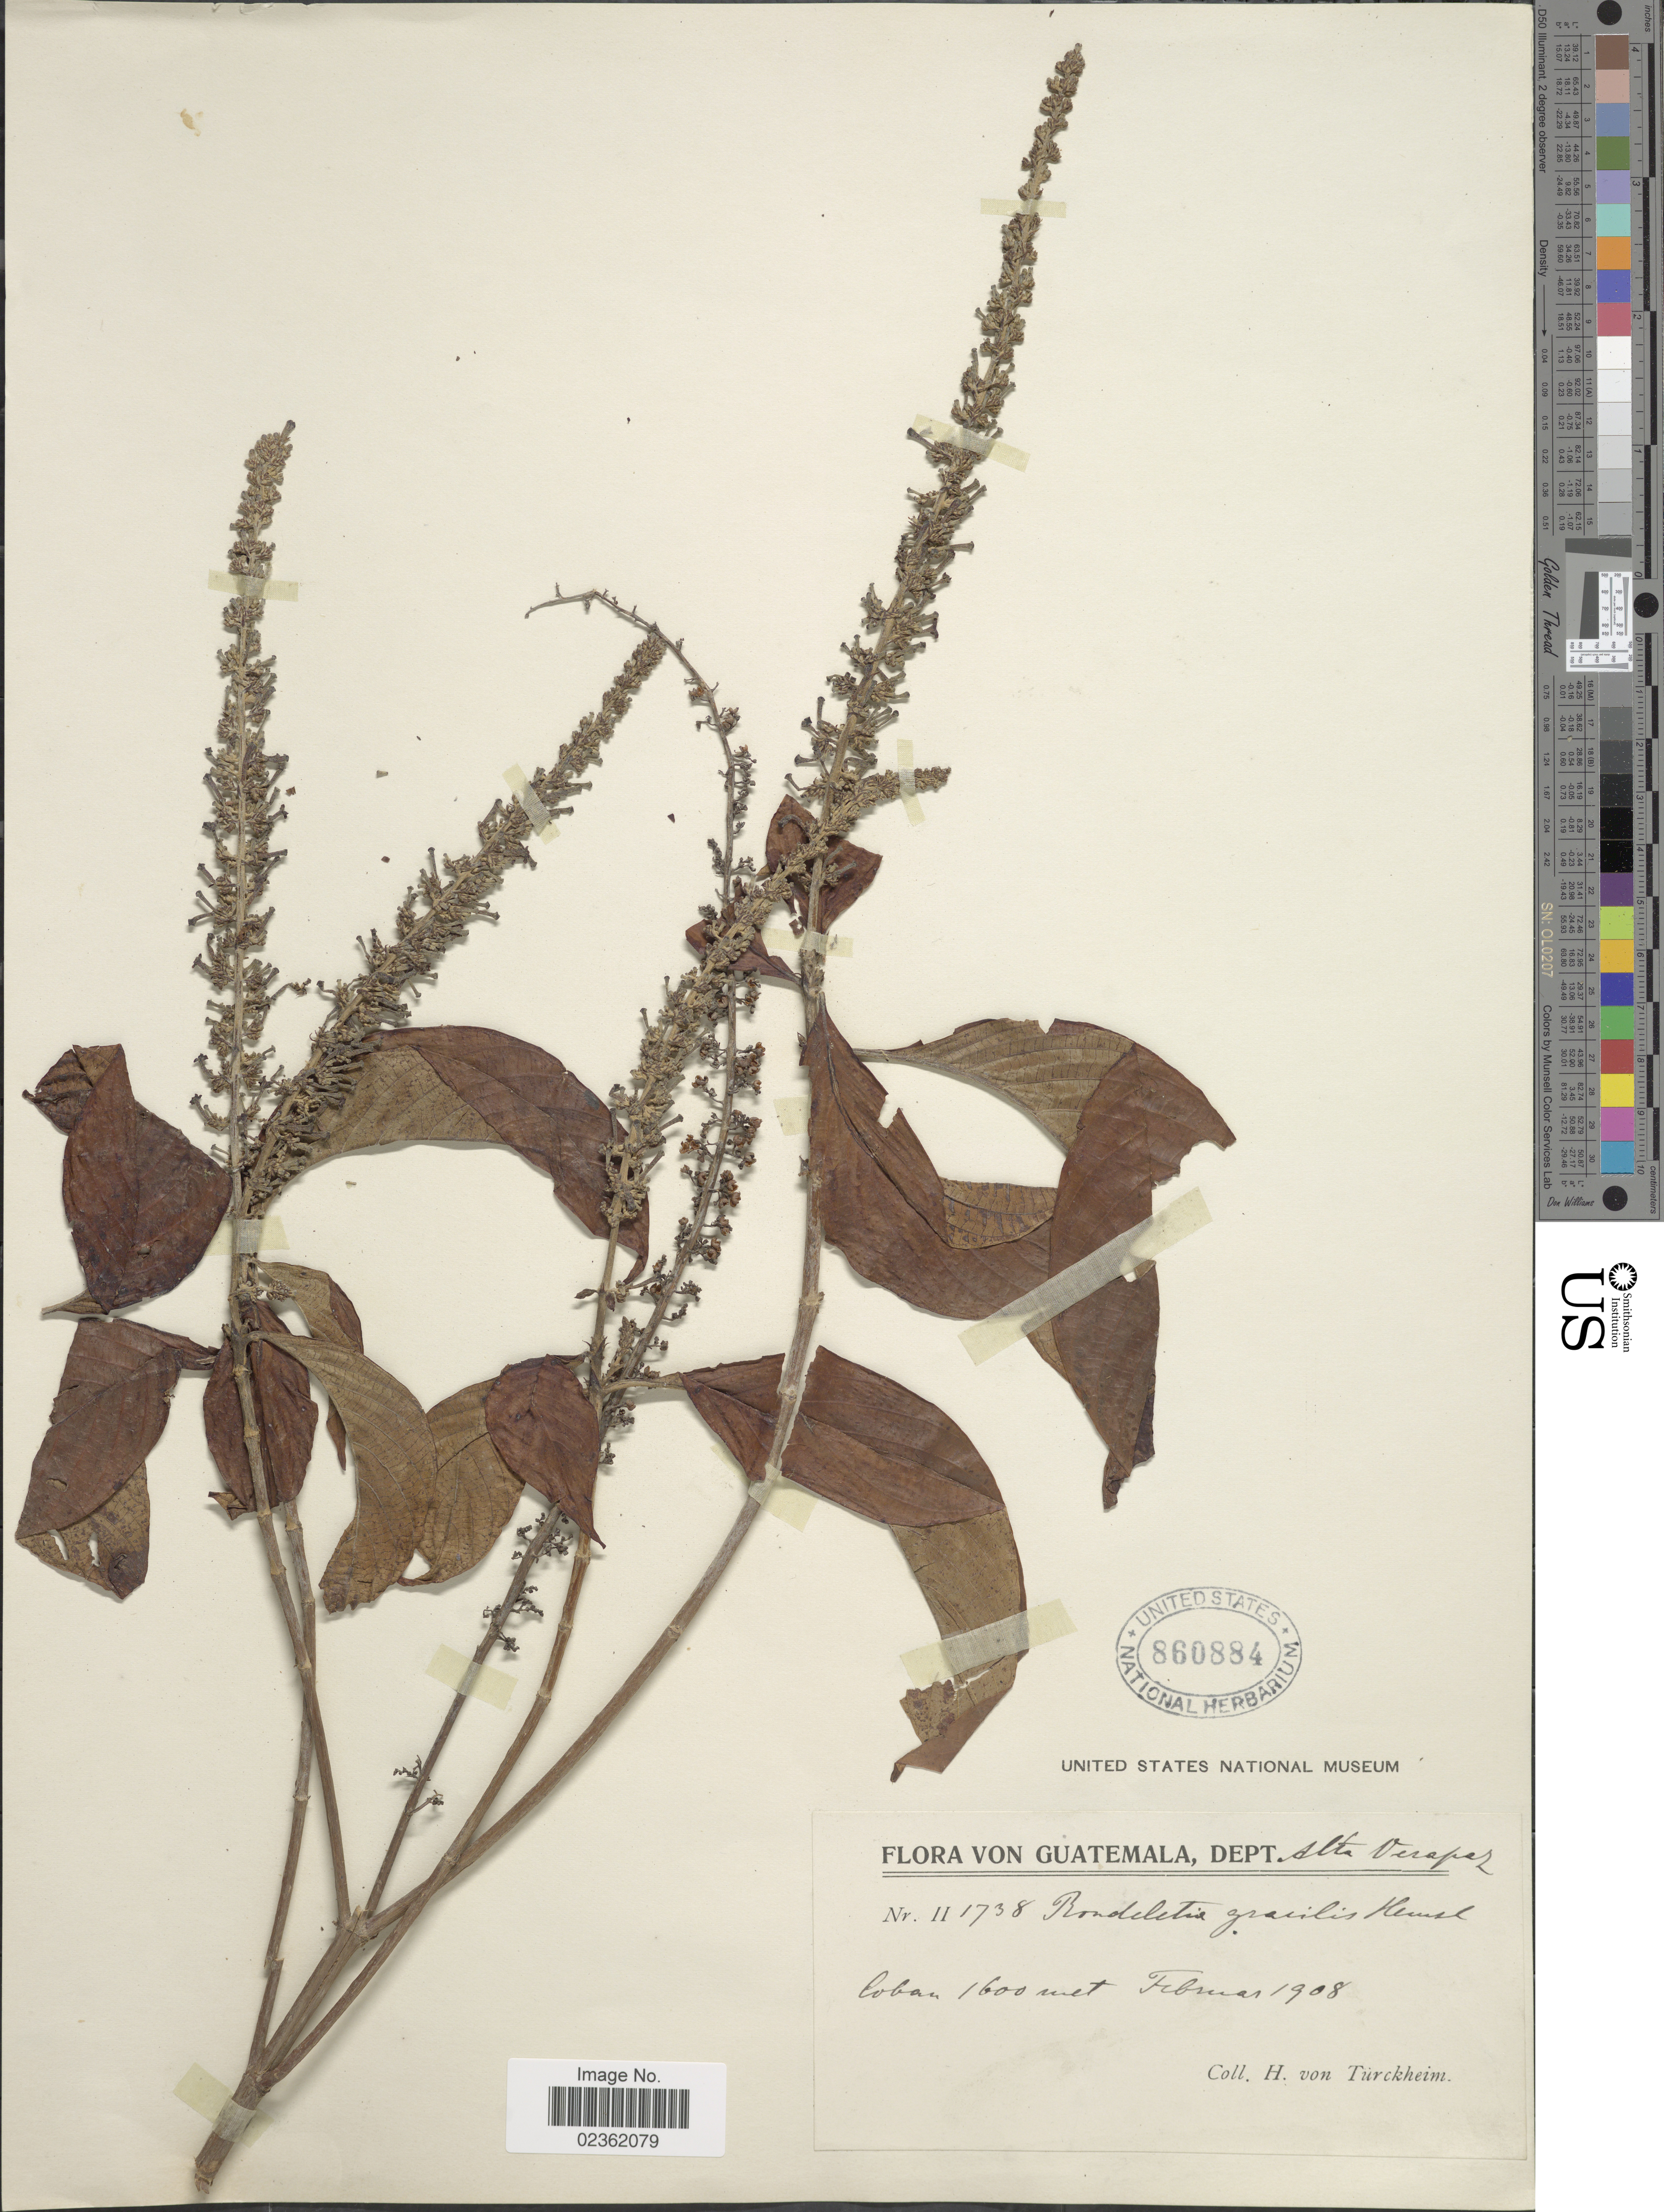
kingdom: Plantae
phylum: Tracheophyta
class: Magnoliopsida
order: Gentianales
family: Rubiaceae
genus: Rondeletia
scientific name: Rondeletia gracilis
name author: Hemsl.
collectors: H. von Türckheim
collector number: II 1738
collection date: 1908-02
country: Guatemala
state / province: Alta Verapaz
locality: Coban.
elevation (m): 1600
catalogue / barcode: US 860884